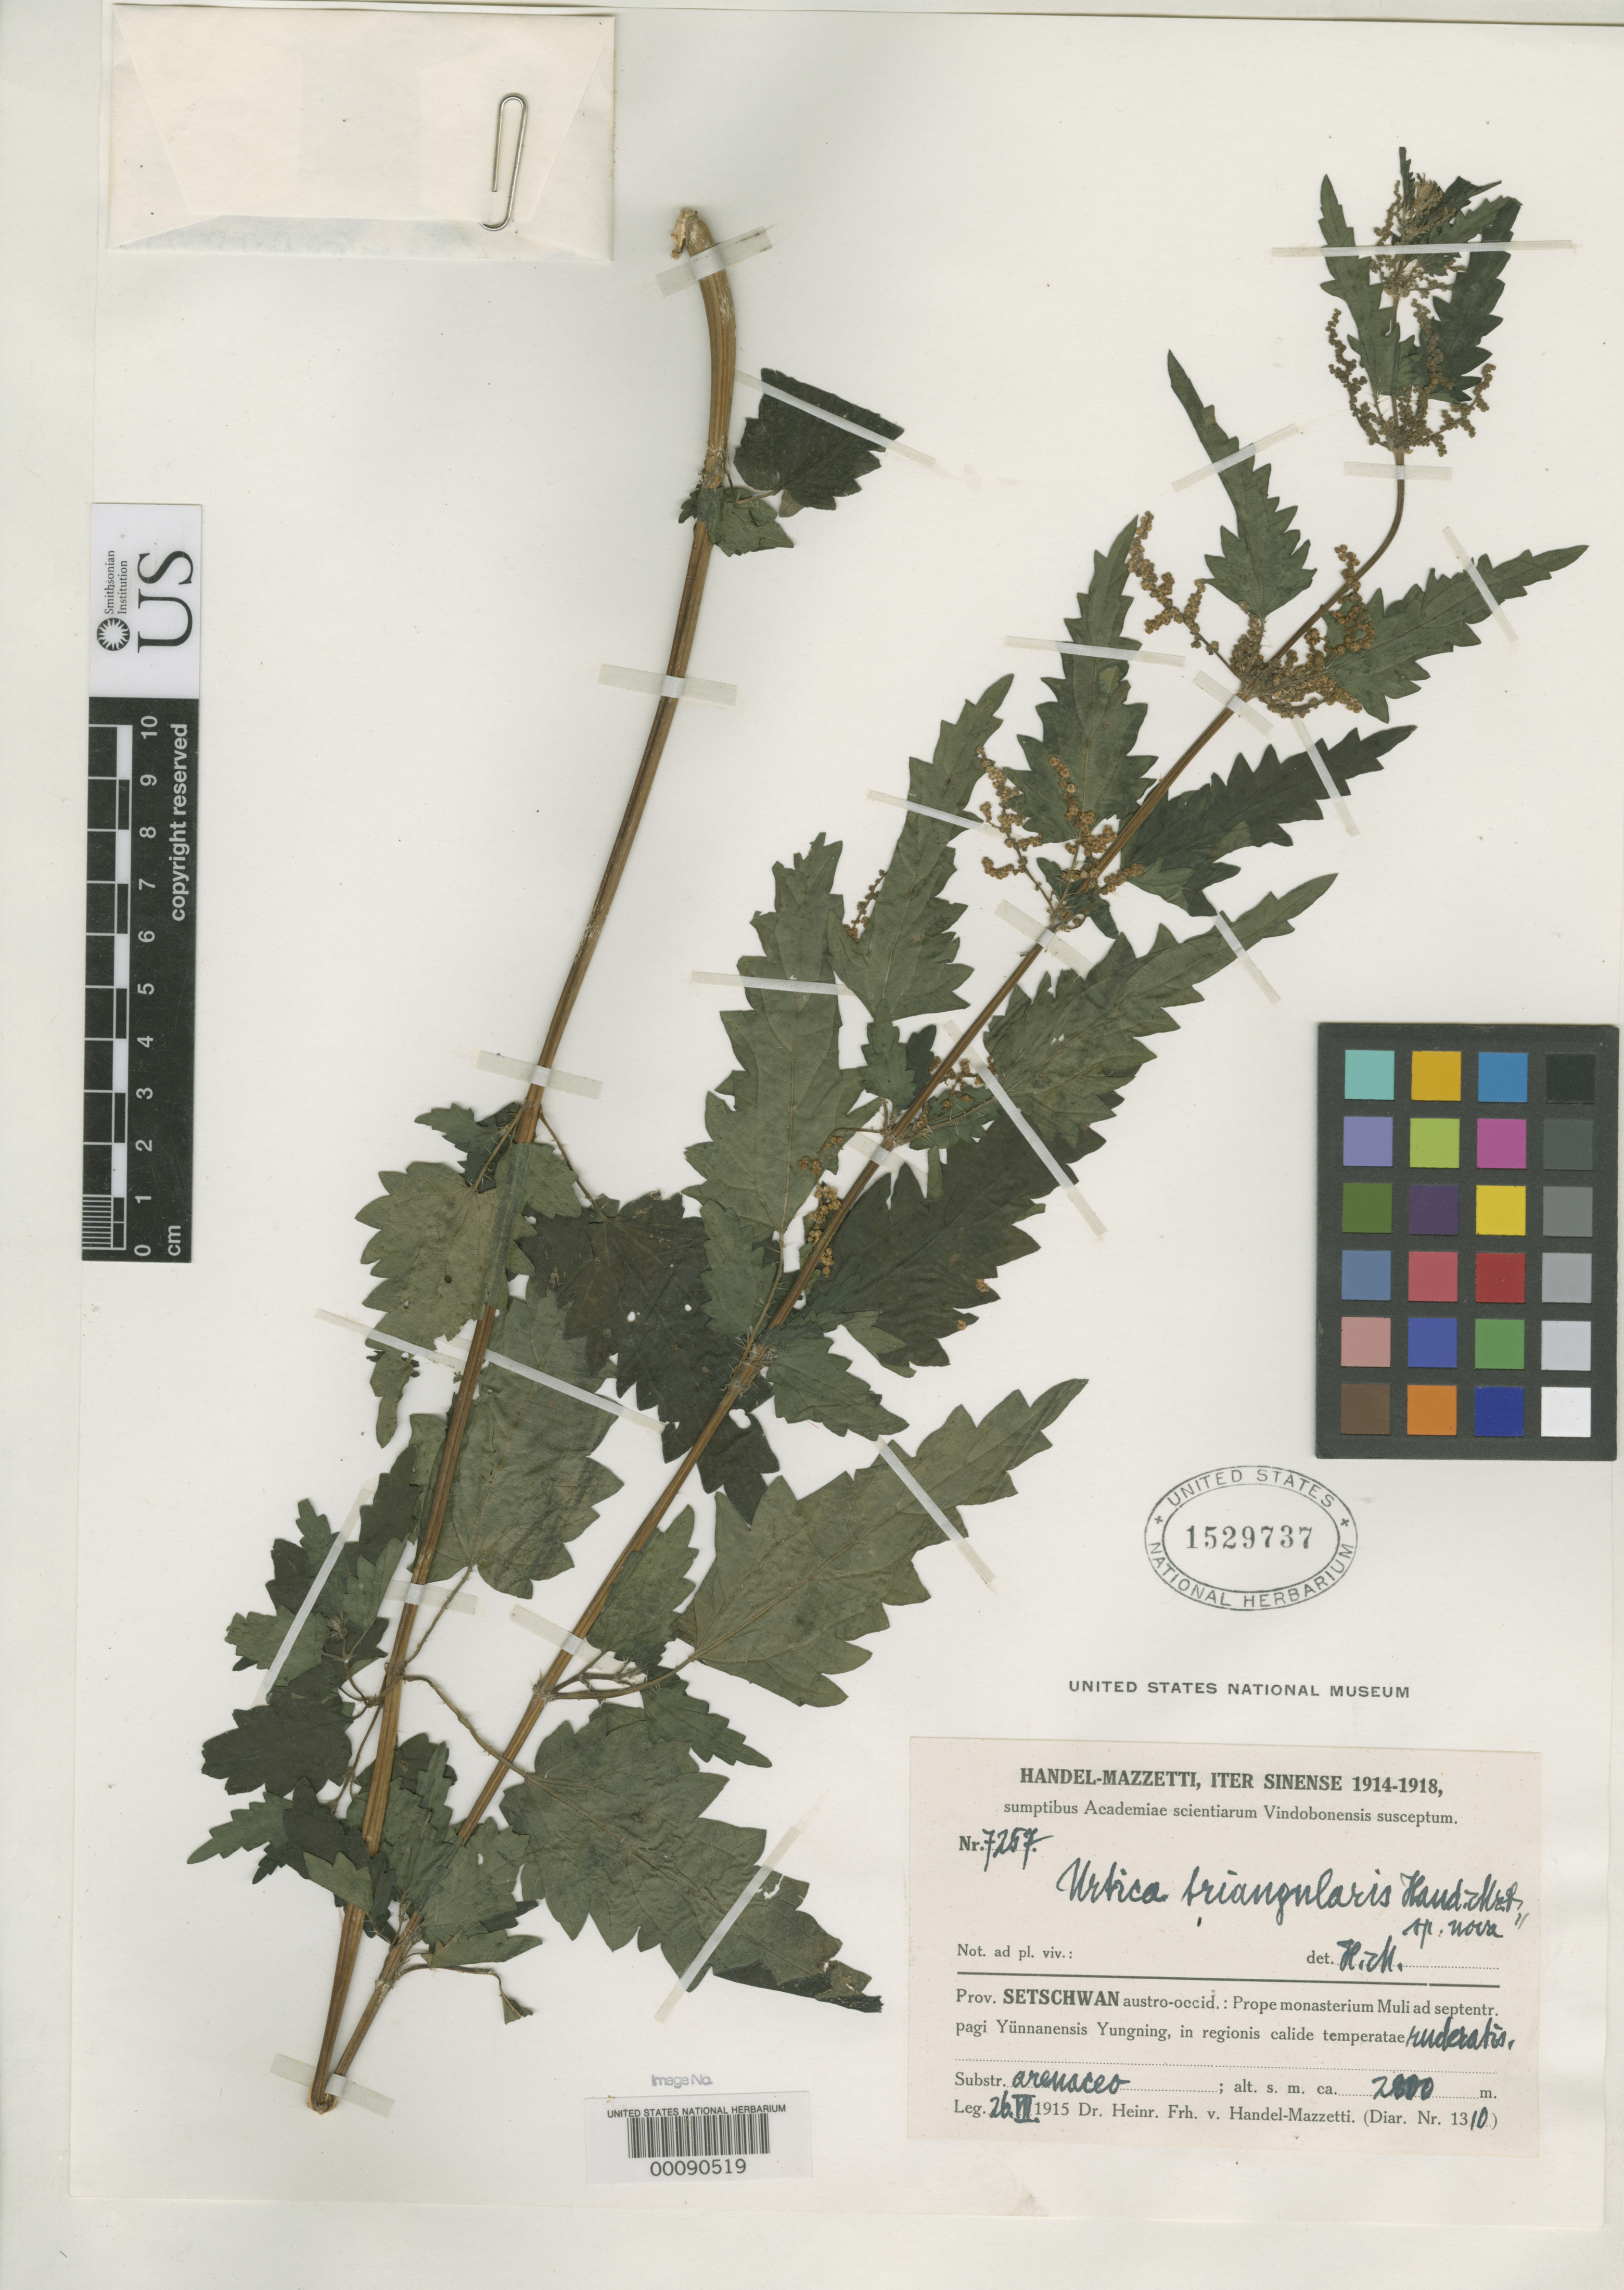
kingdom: Plantae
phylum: Tracheophyta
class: Magnoliopsida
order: Rosales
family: Urticaceae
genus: Urtica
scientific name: Urtica triangularis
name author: Hand.-Mazz.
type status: Isosyntype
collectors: H. Handel-Mazzetti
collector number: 7257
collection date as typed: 26 Jul 1915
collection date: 1915-07-26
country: China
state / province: Sichuan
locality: Muli.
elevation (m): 2800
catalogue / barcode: US 1529737